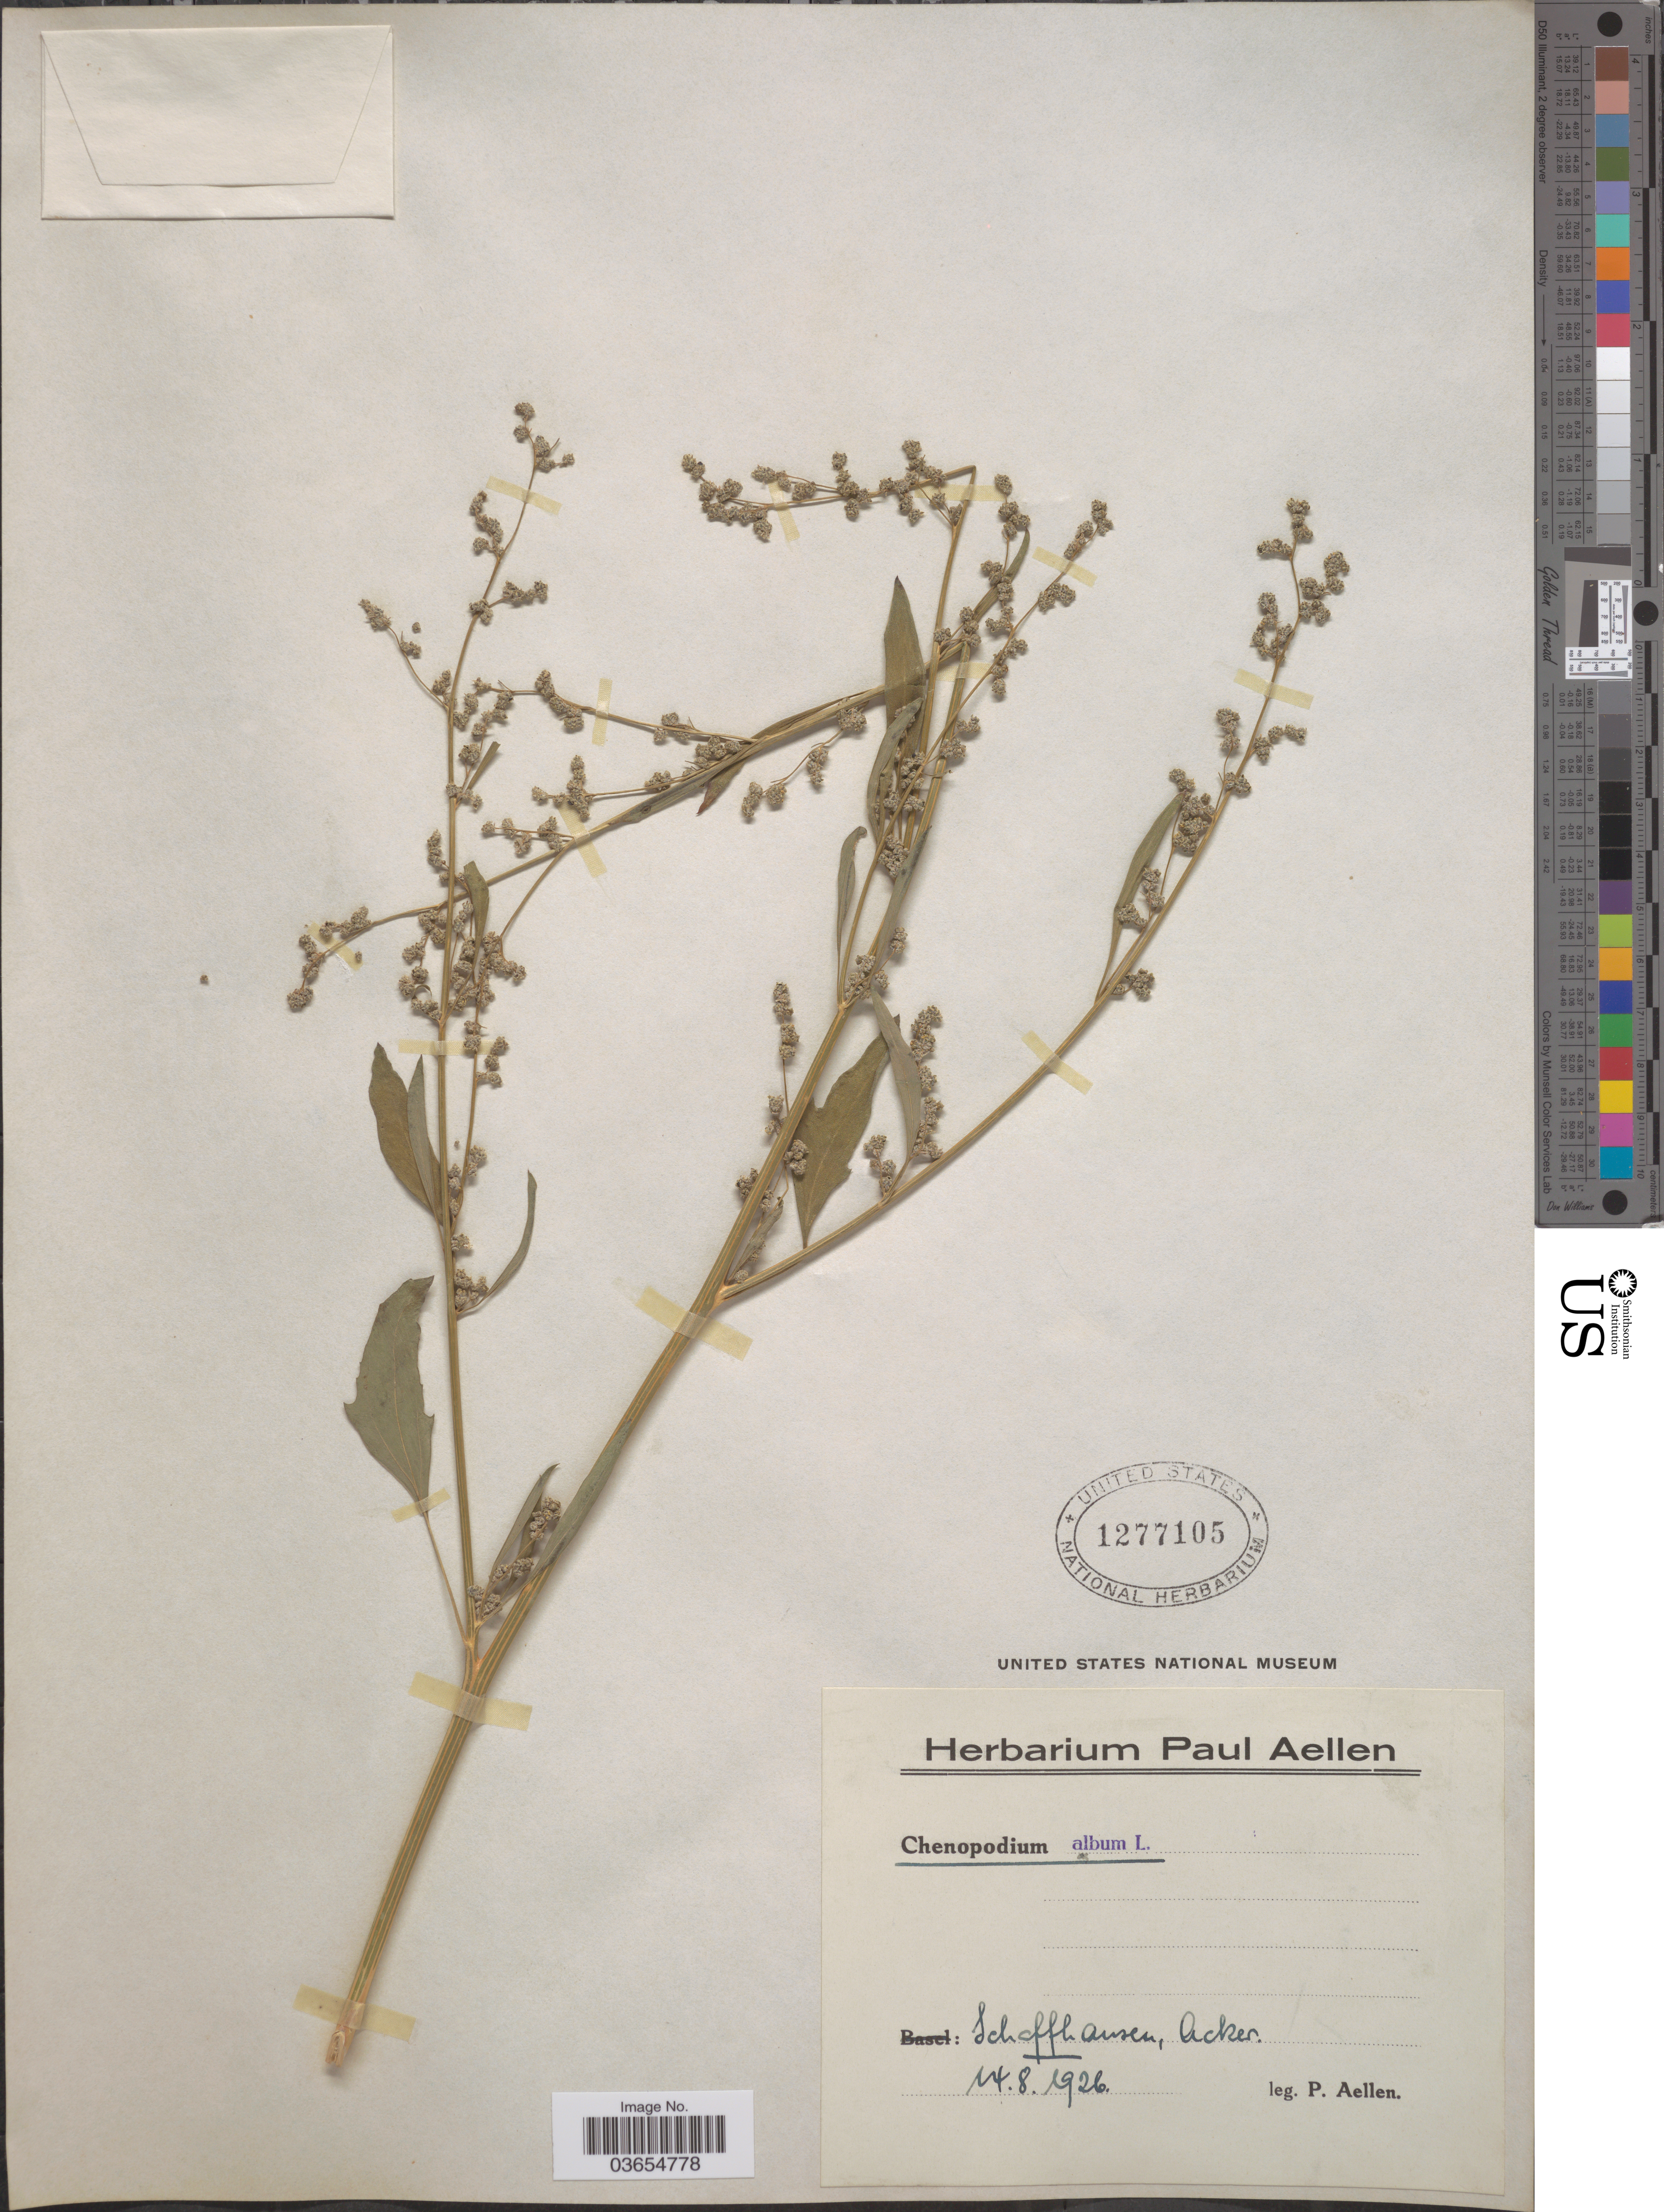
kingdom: Plantae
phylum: Tracheophyta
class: Magnoliopsida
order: Caryophyllales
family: Amaranthaceae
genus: Chenopodium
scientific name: Chenopodium album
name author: L.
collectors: P. Aellen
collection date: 1926-08-14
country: Switzerland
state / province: Schaffhausen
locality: Acker.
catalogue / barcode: US 1277105